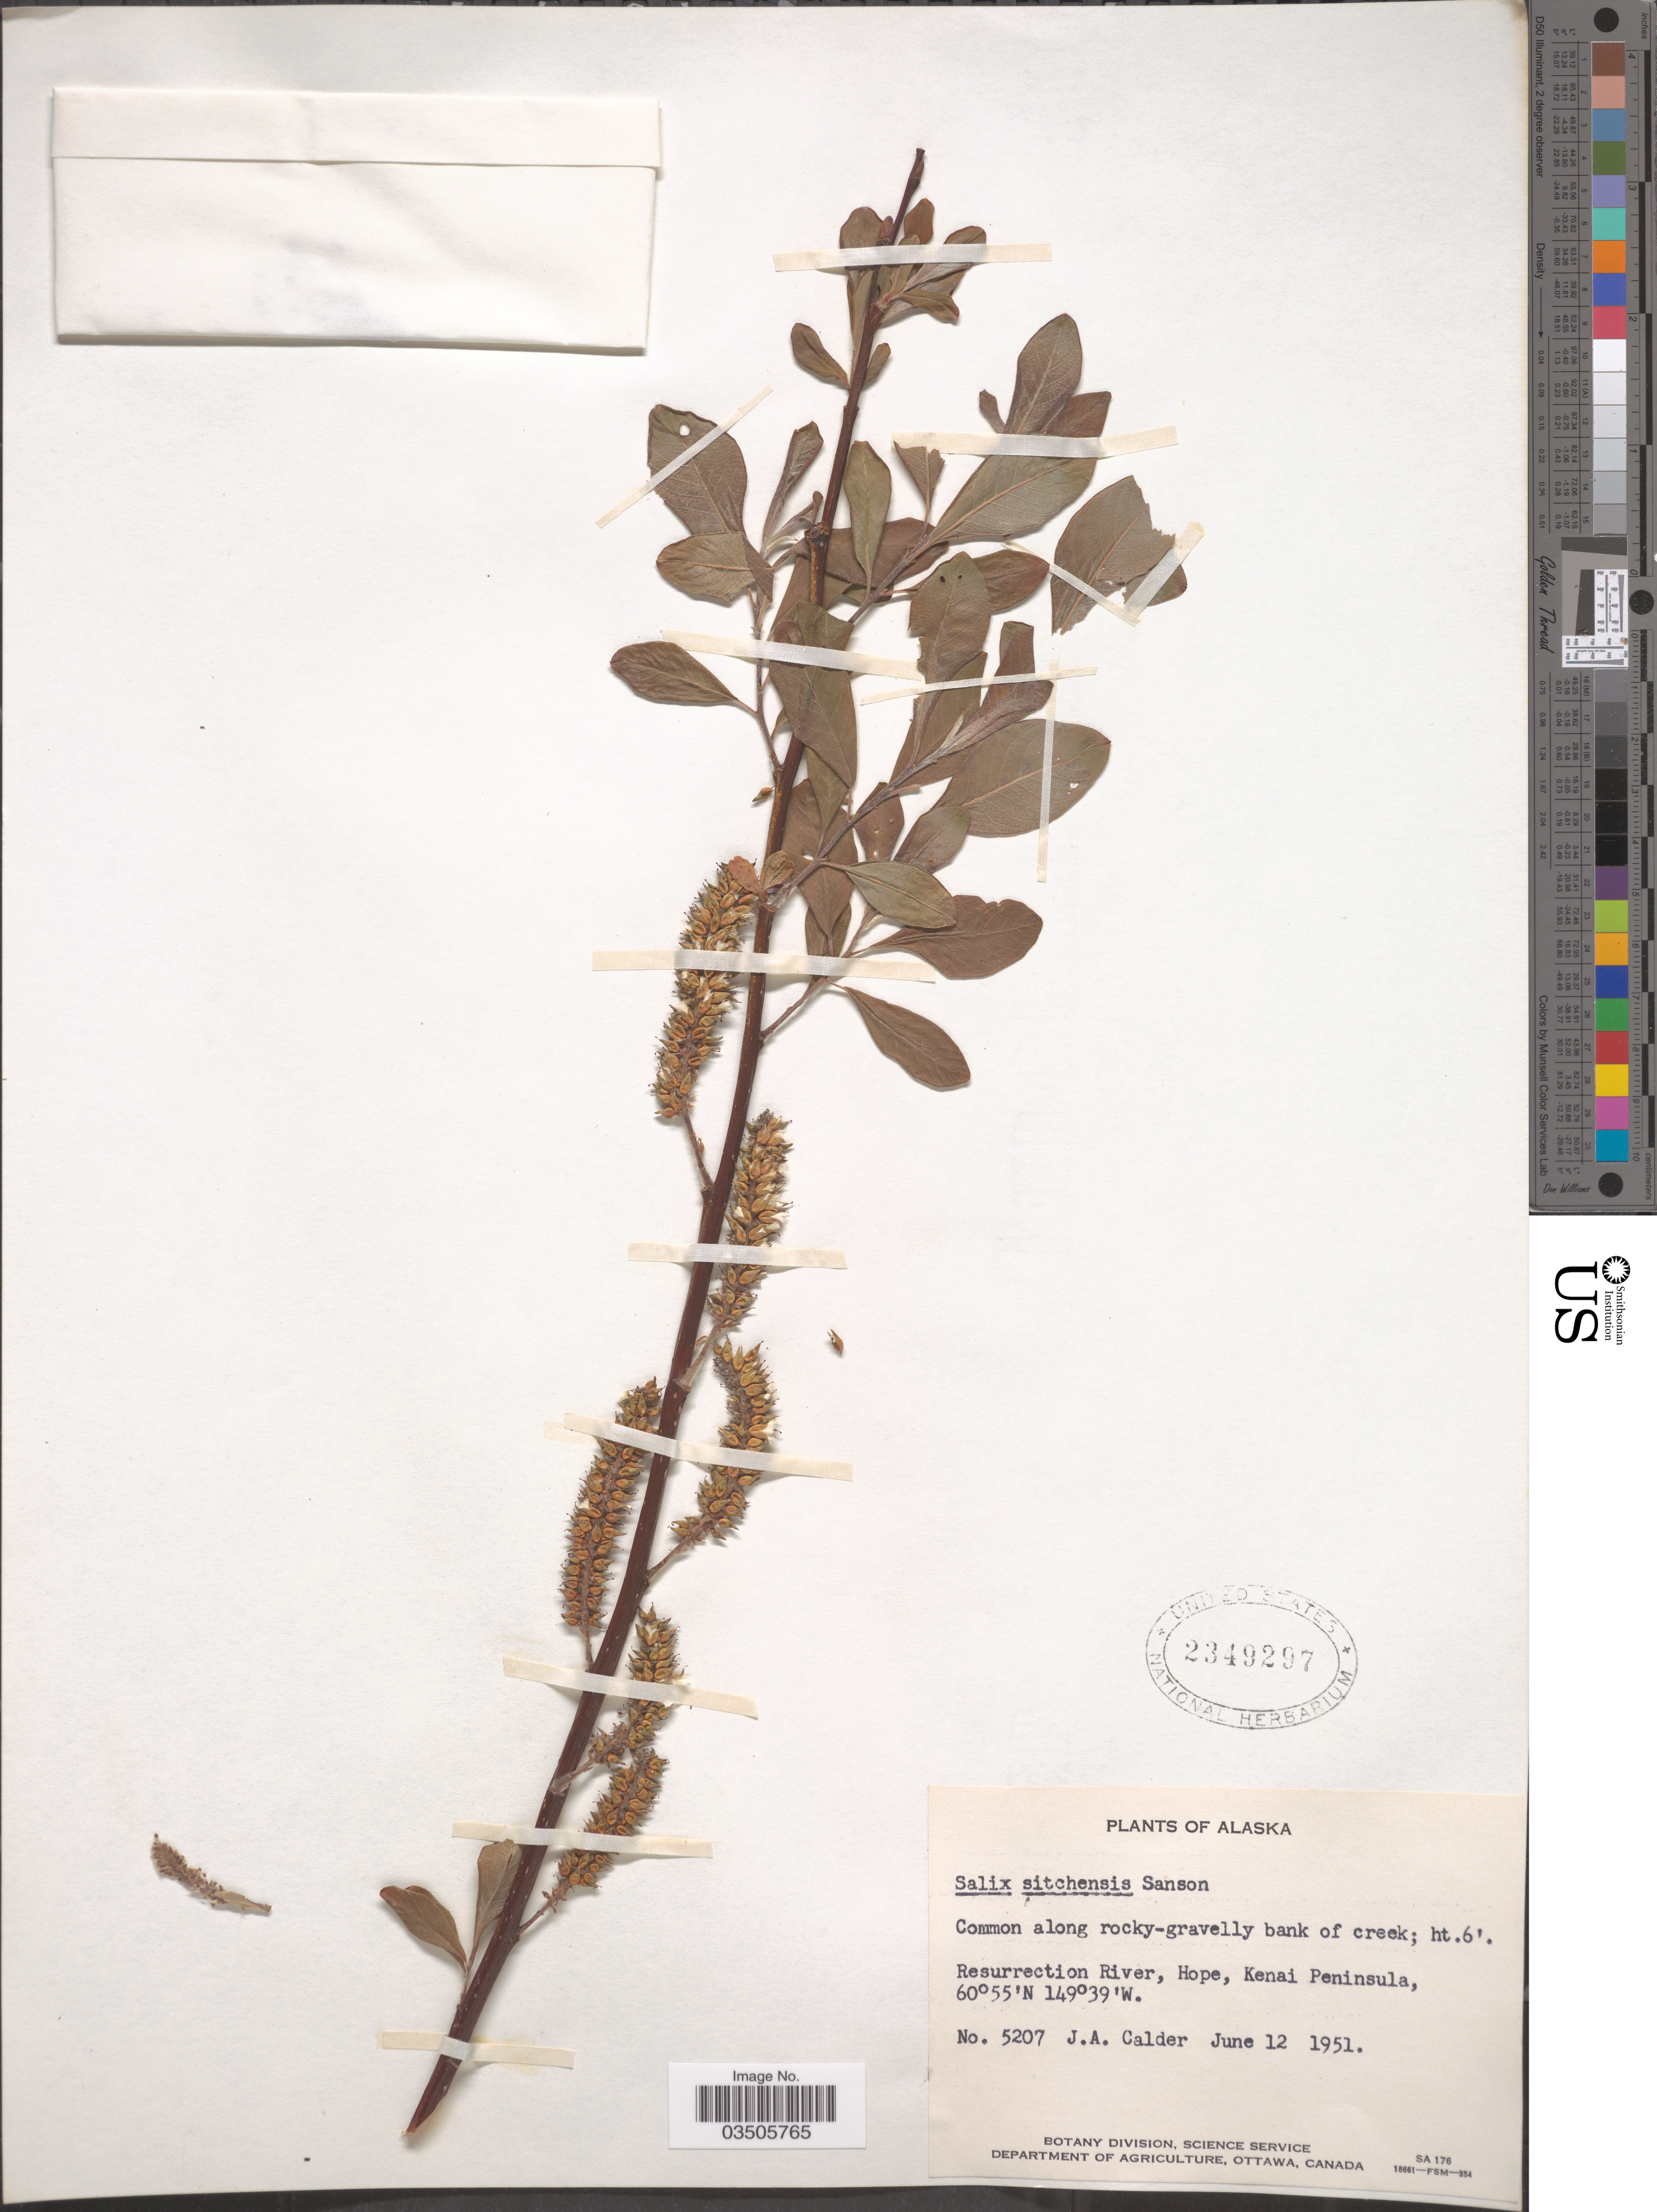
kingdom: Plantae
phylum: Tracheophyta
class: Magnoliopsida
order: Malpighiales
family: Salicaceae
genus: Salix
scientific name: Salix sitchensis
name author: Sanson ex Bong.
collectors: J. A. Calder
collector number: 5207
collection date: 1951-06-12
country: United States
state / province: Alaska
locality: Resurrection River, Hope, Kenai Peninsula.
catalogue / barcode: US 2349297